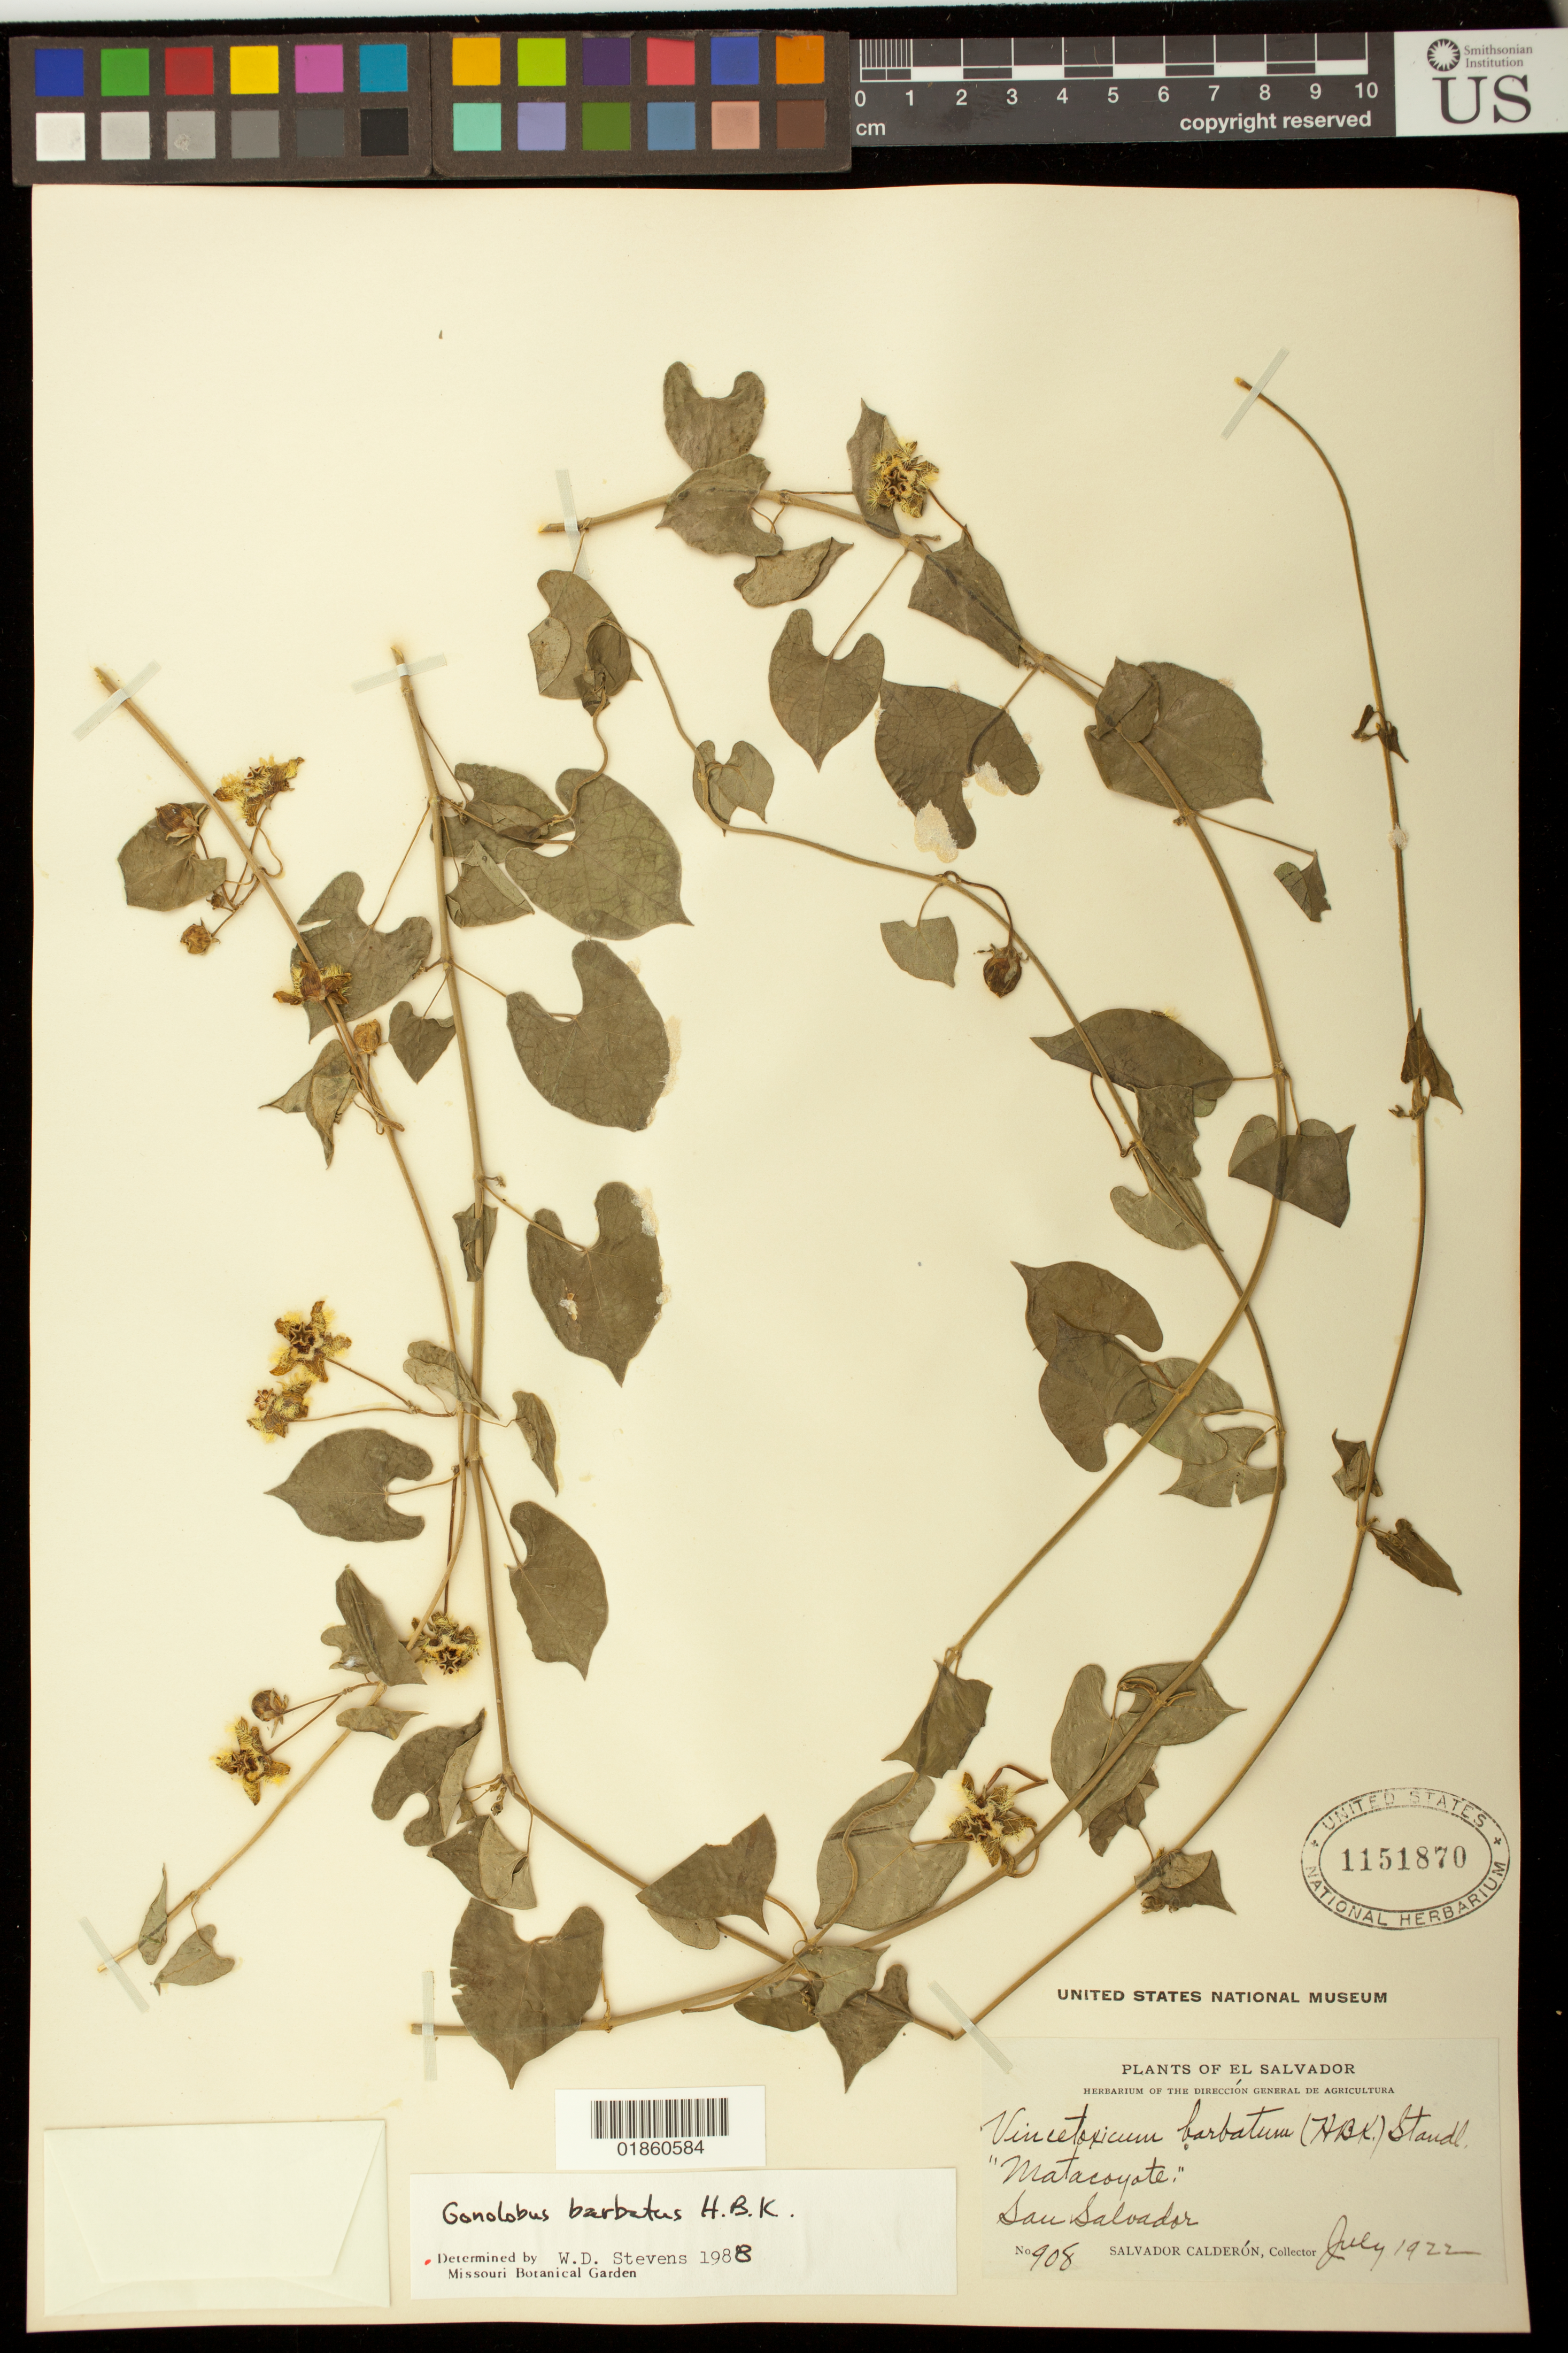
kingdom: Plantae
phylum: Tracheophyta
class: Magnoliopsida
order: Gentianales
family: Apocynaceae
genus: Gonolobus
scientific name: Gonolobus barbatus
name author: Kunth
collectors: S. Calderón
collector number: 908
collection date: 1922-07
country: El Salvador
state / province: San Salvador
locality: San Salvador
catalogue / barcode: US 1151870